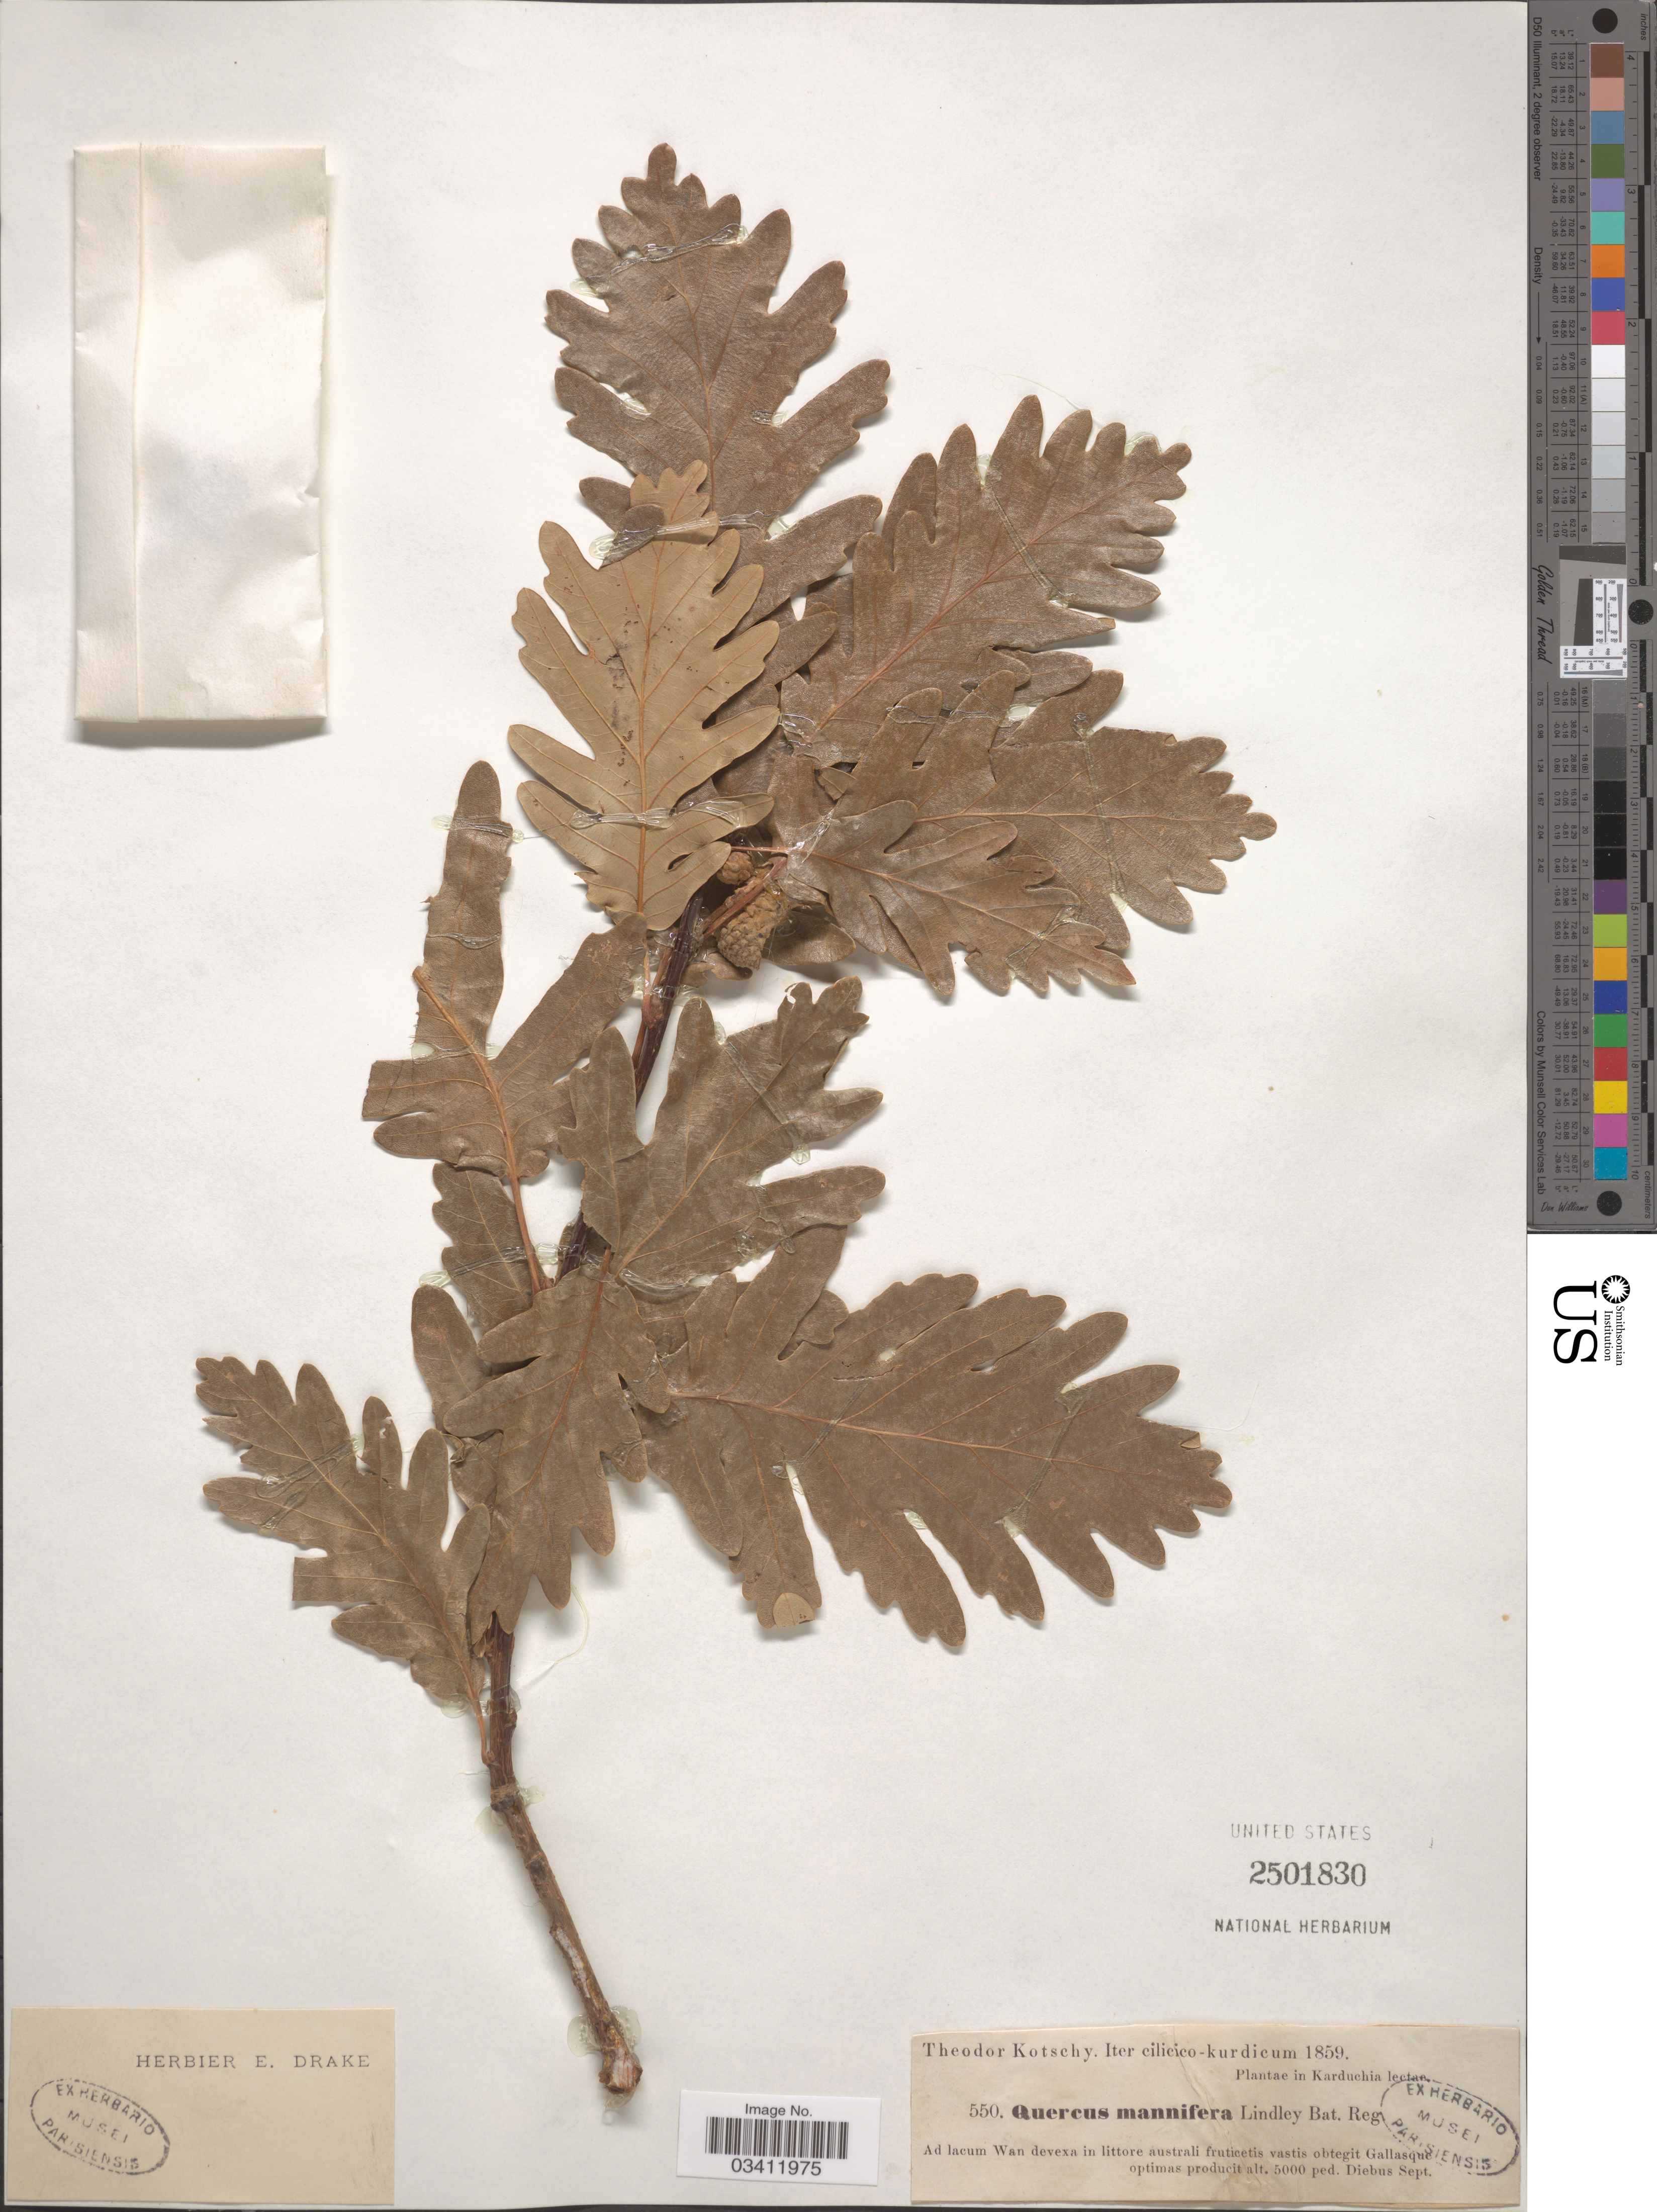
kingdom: Plantae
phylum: Tracheophyta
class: Magnoliopsida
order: Fagales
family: Fagaceae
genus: Quercus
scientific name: Quercus x mannifera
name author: Lindl.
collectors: K. G. Kotschy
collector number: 550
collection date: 1859-09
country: Turkey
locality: Iter Cilicico-kurdicum. Karduchia. Ad lacum Wan devexa in littore australi fruticetis vastis obtegit Gallasque optimas producit.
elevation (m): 1524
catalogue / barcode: US 2501830